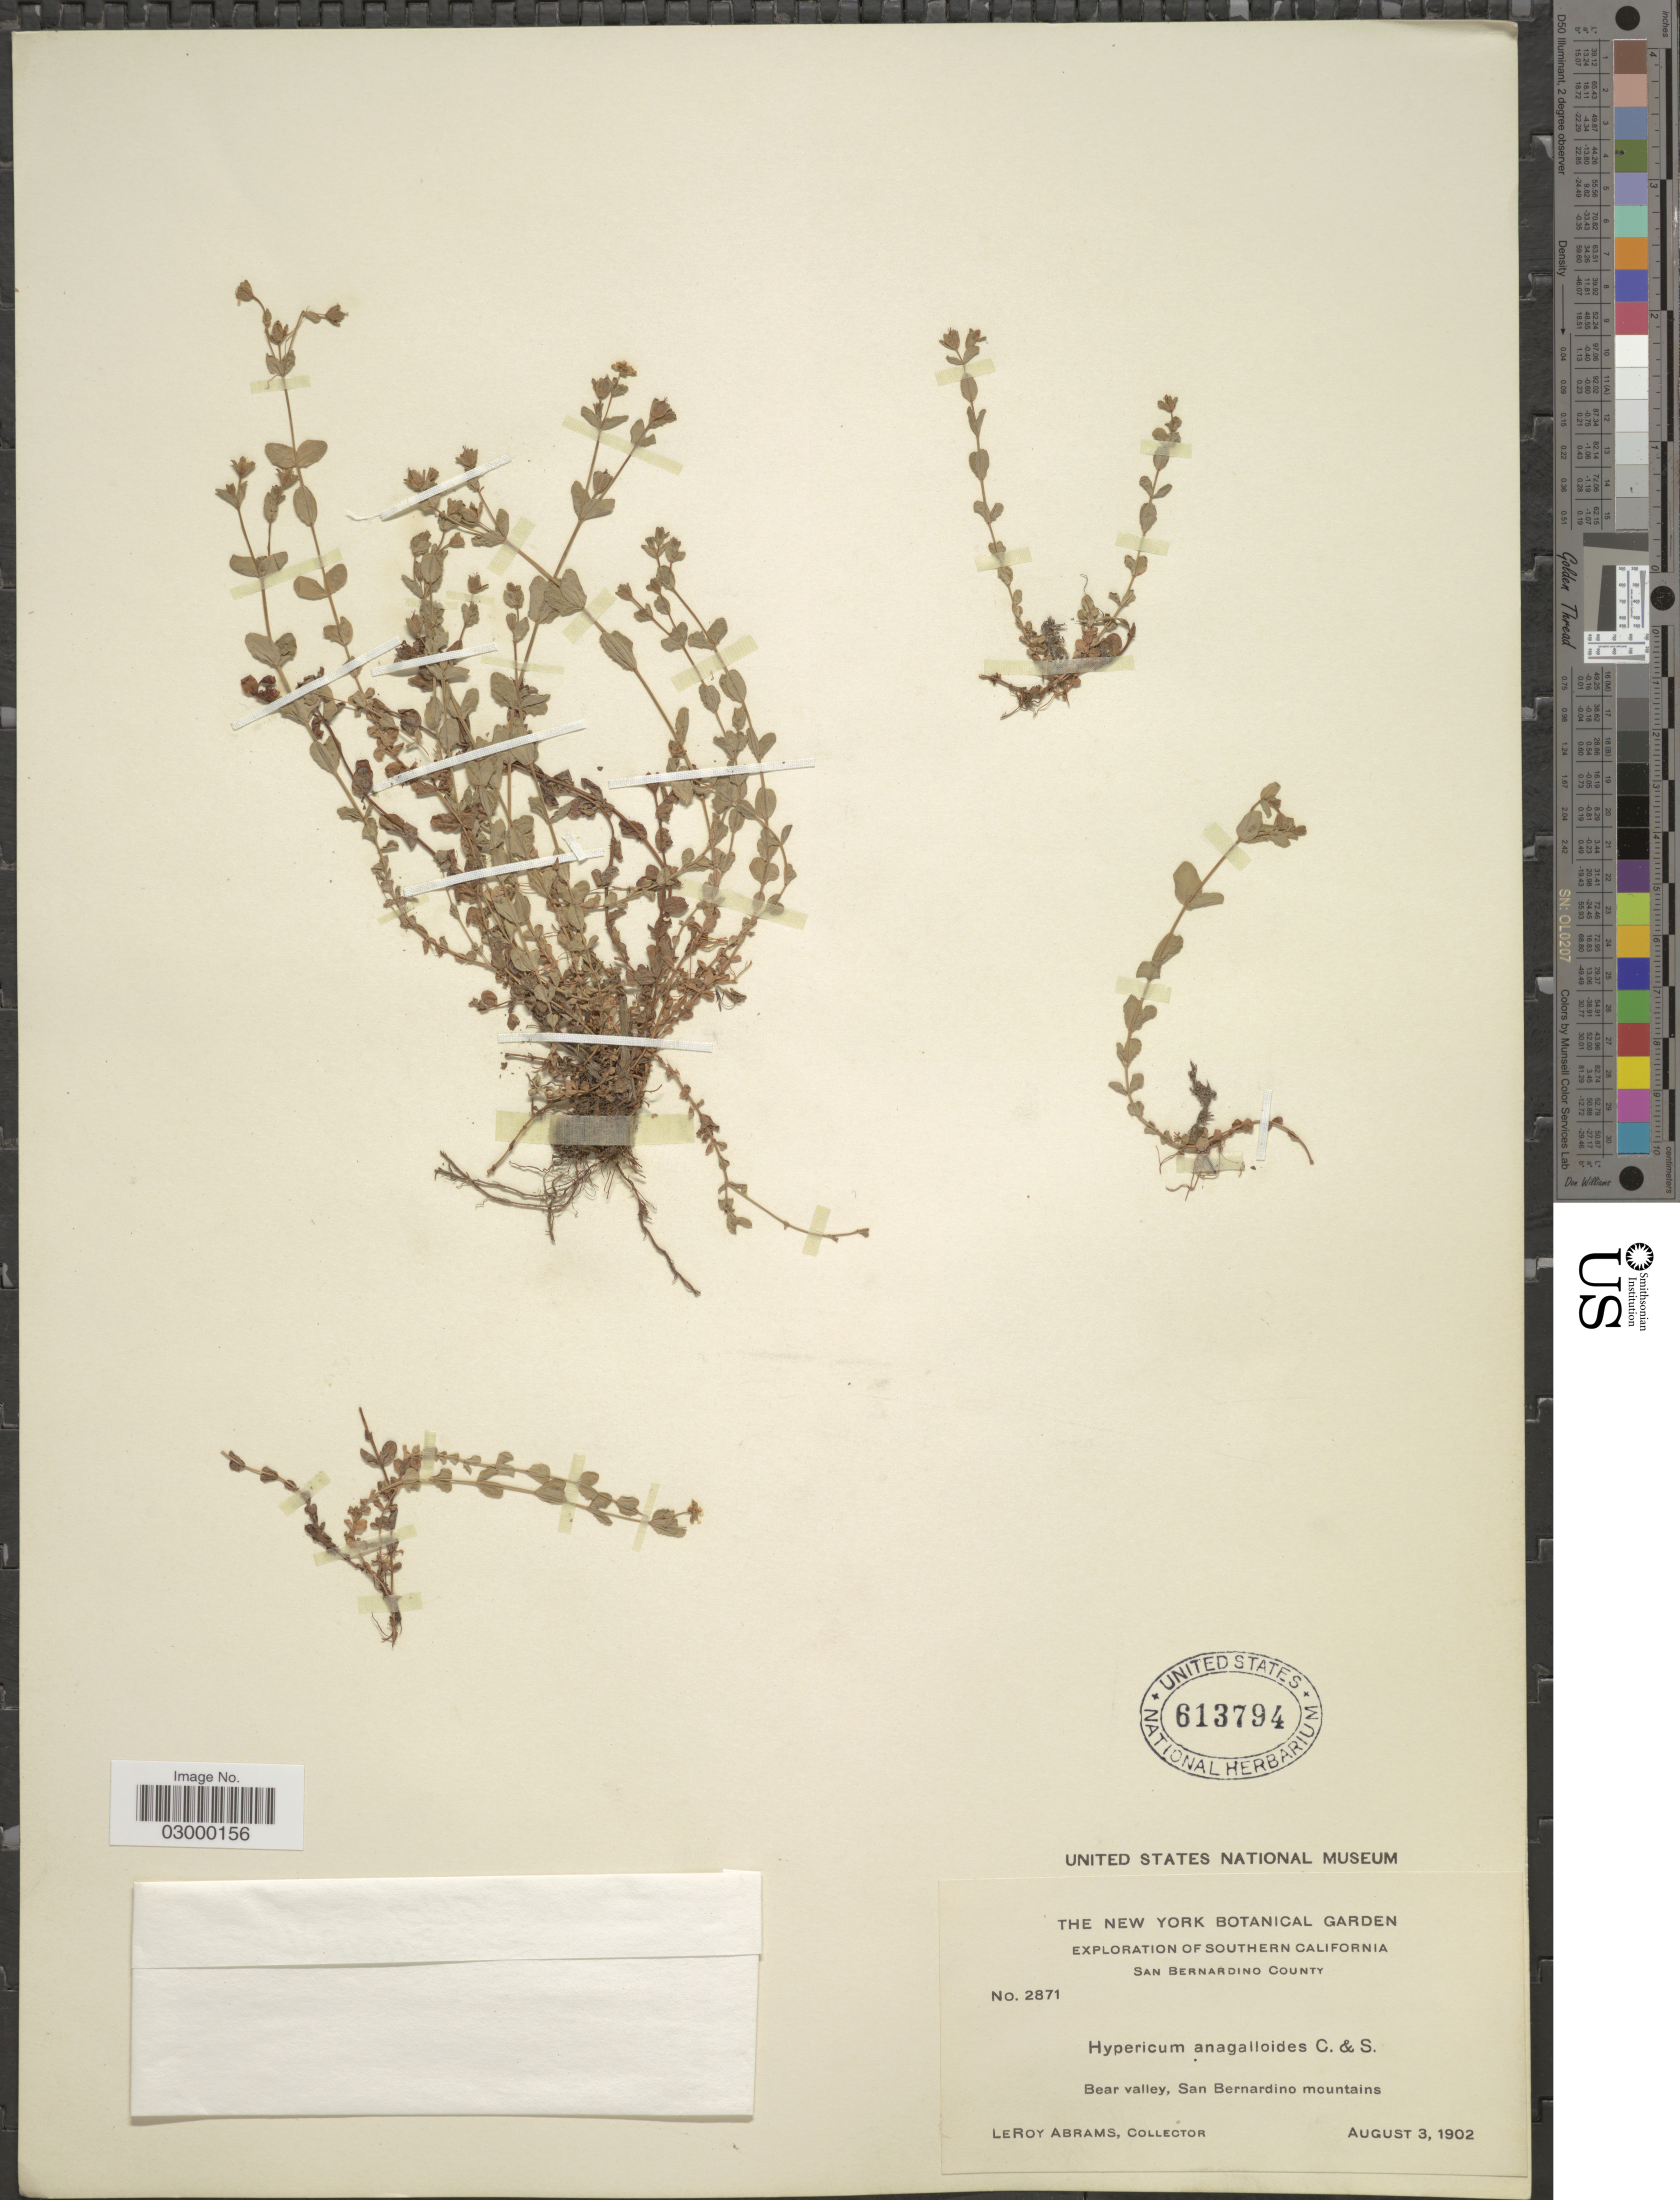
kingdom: Plantae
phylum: Tracheophyta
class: Magnoliopsida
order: Malpighiales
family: Hypericaceae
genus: Hypericum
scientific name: Hypericum anagalloides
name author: Cham. & Schltdl.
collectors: L. Abrams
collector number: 2871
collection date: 1902-08-03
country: United States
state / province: California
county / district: San Bernardino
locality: Southern California, San Bernardino County, Bear valley, San Bernardino mountains.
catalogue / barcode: US 613794